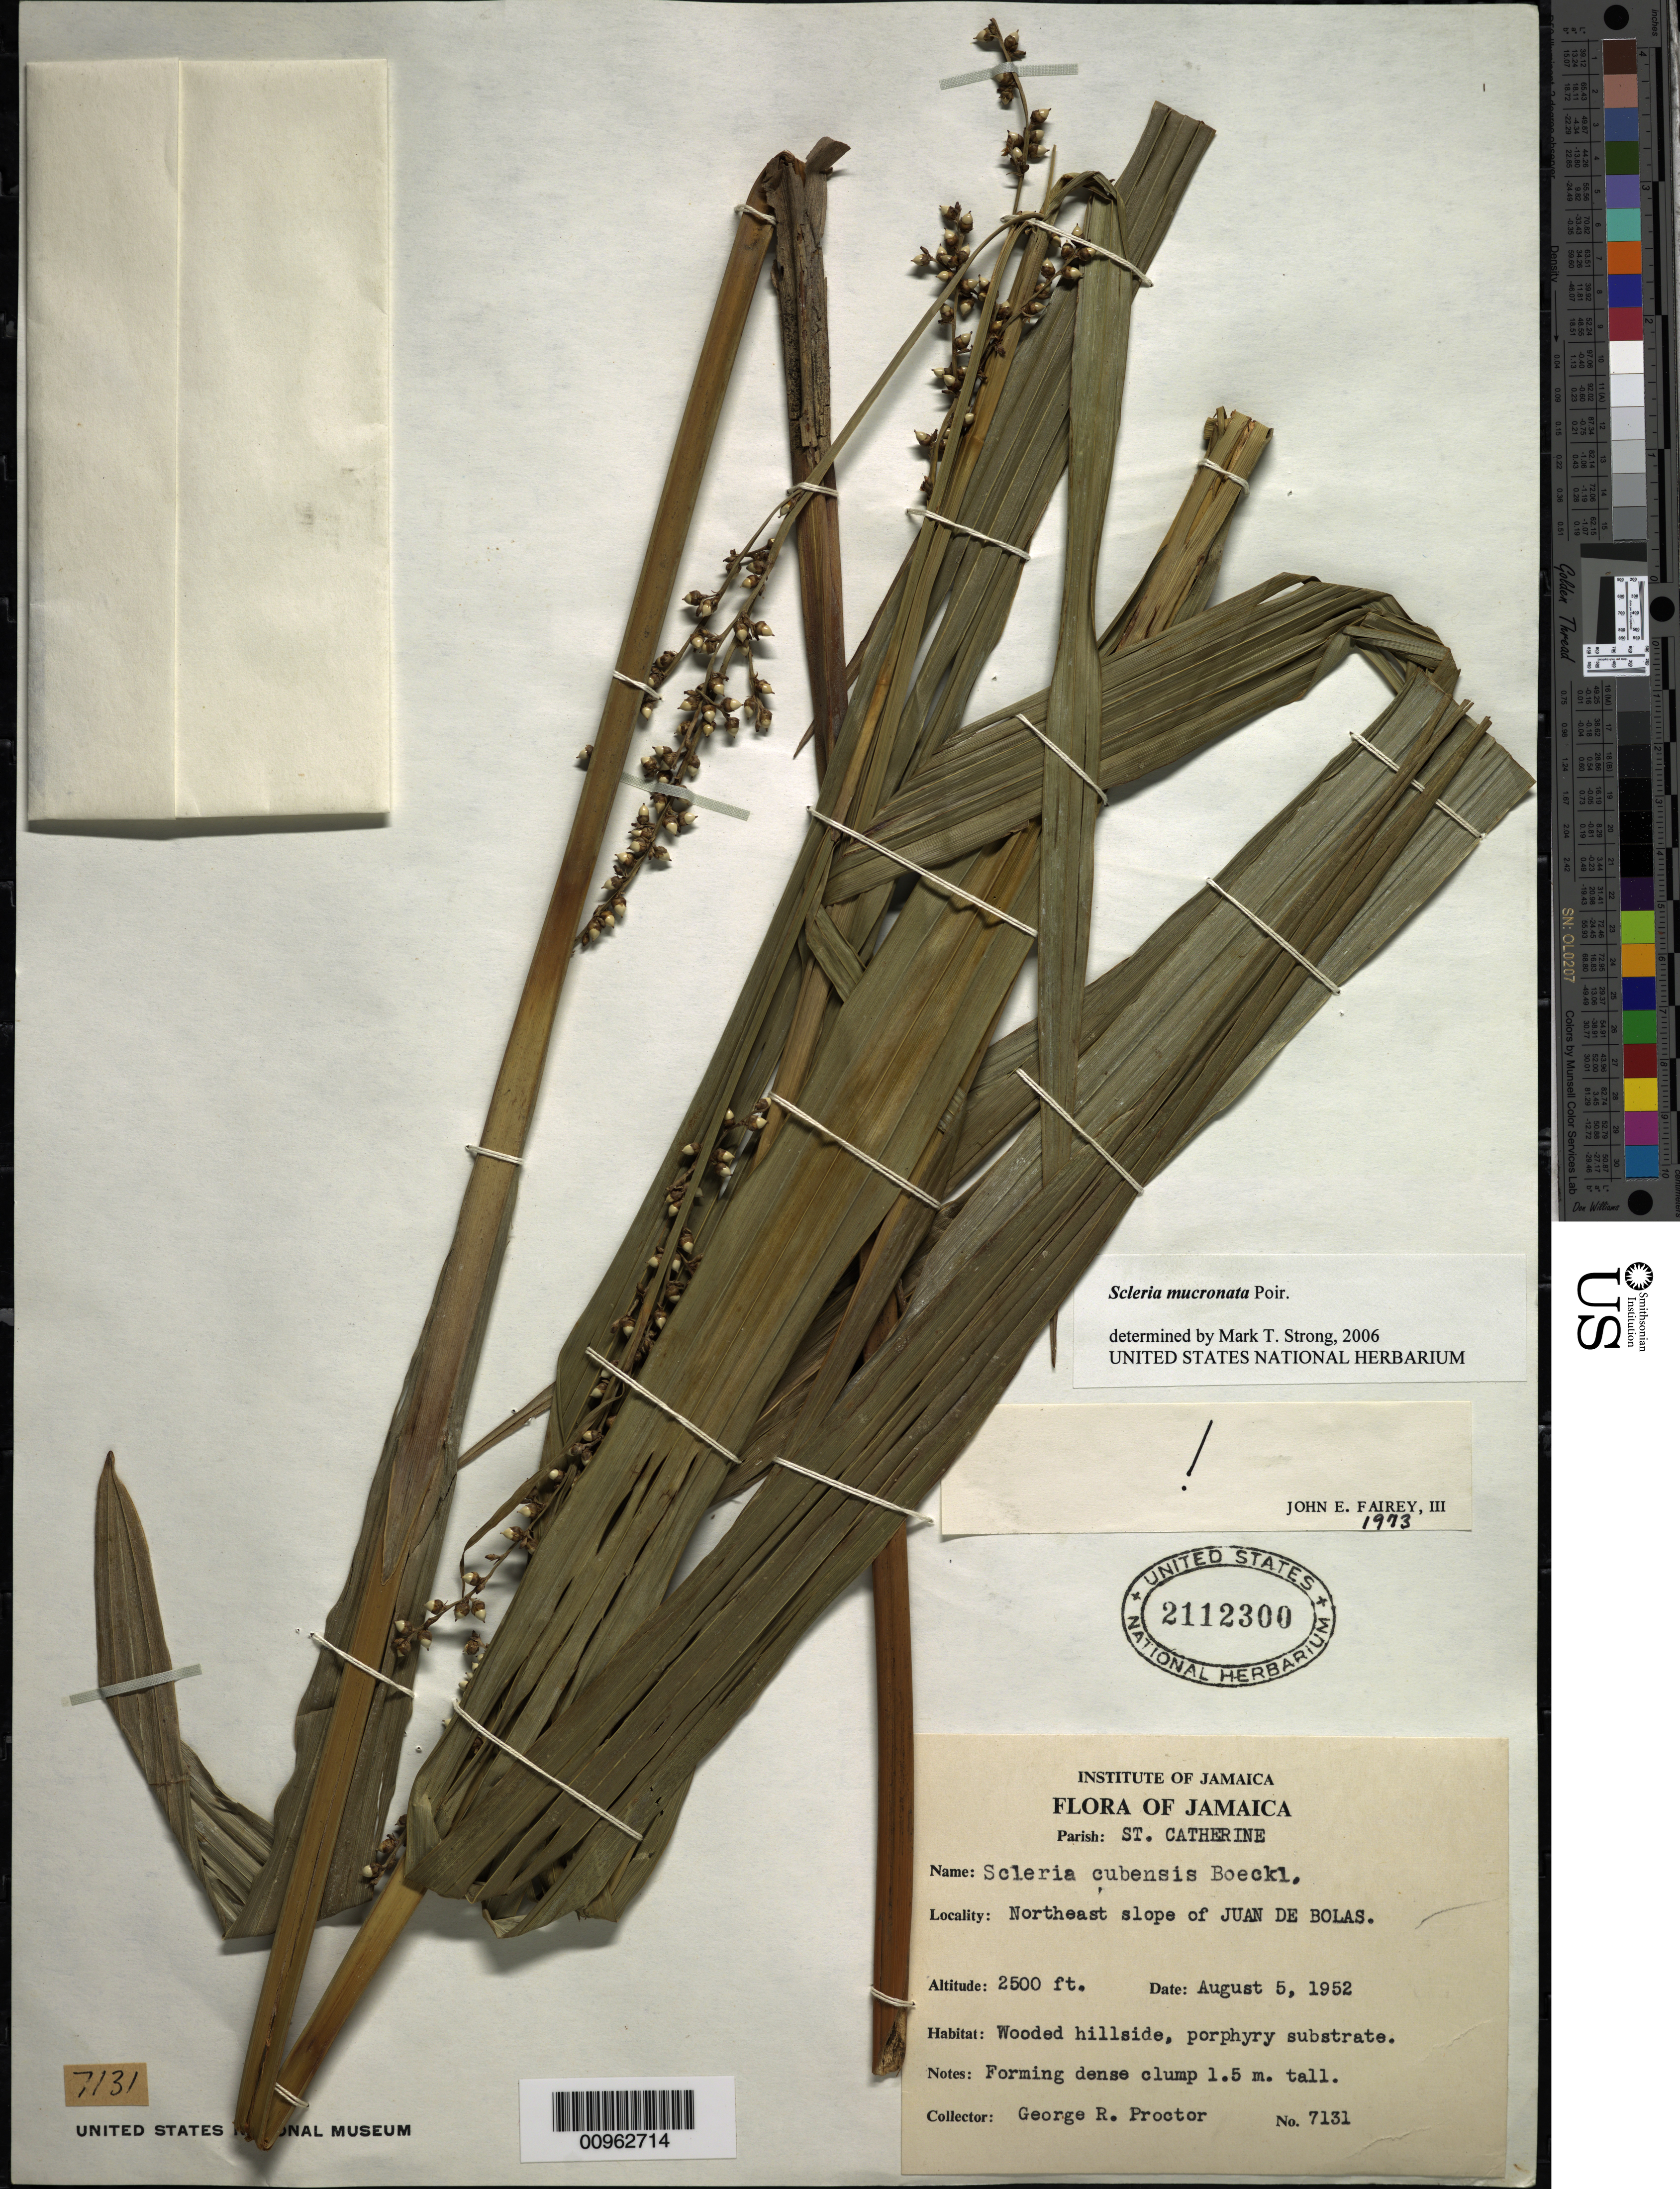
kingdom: Plantae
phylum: Tracheophyta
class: Liliopsida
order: Poales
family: Cyperaceae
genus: Scleria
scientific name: Scleria mucronata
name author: Poir.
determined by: Strong, M. T., (US), Smithsonian Institution - National Museum of Natural History (UNITED STATES)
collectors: G. R. Proctor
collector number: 7131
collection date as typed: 05 Aug 1952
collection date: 1952-08-05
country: Jamaica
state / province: Saint Catherine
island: Jamaica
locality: Northeast slope of Juan de Bolas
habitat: Wooded hillside, porphyry substrate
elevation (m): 762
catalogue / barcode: US 2112300